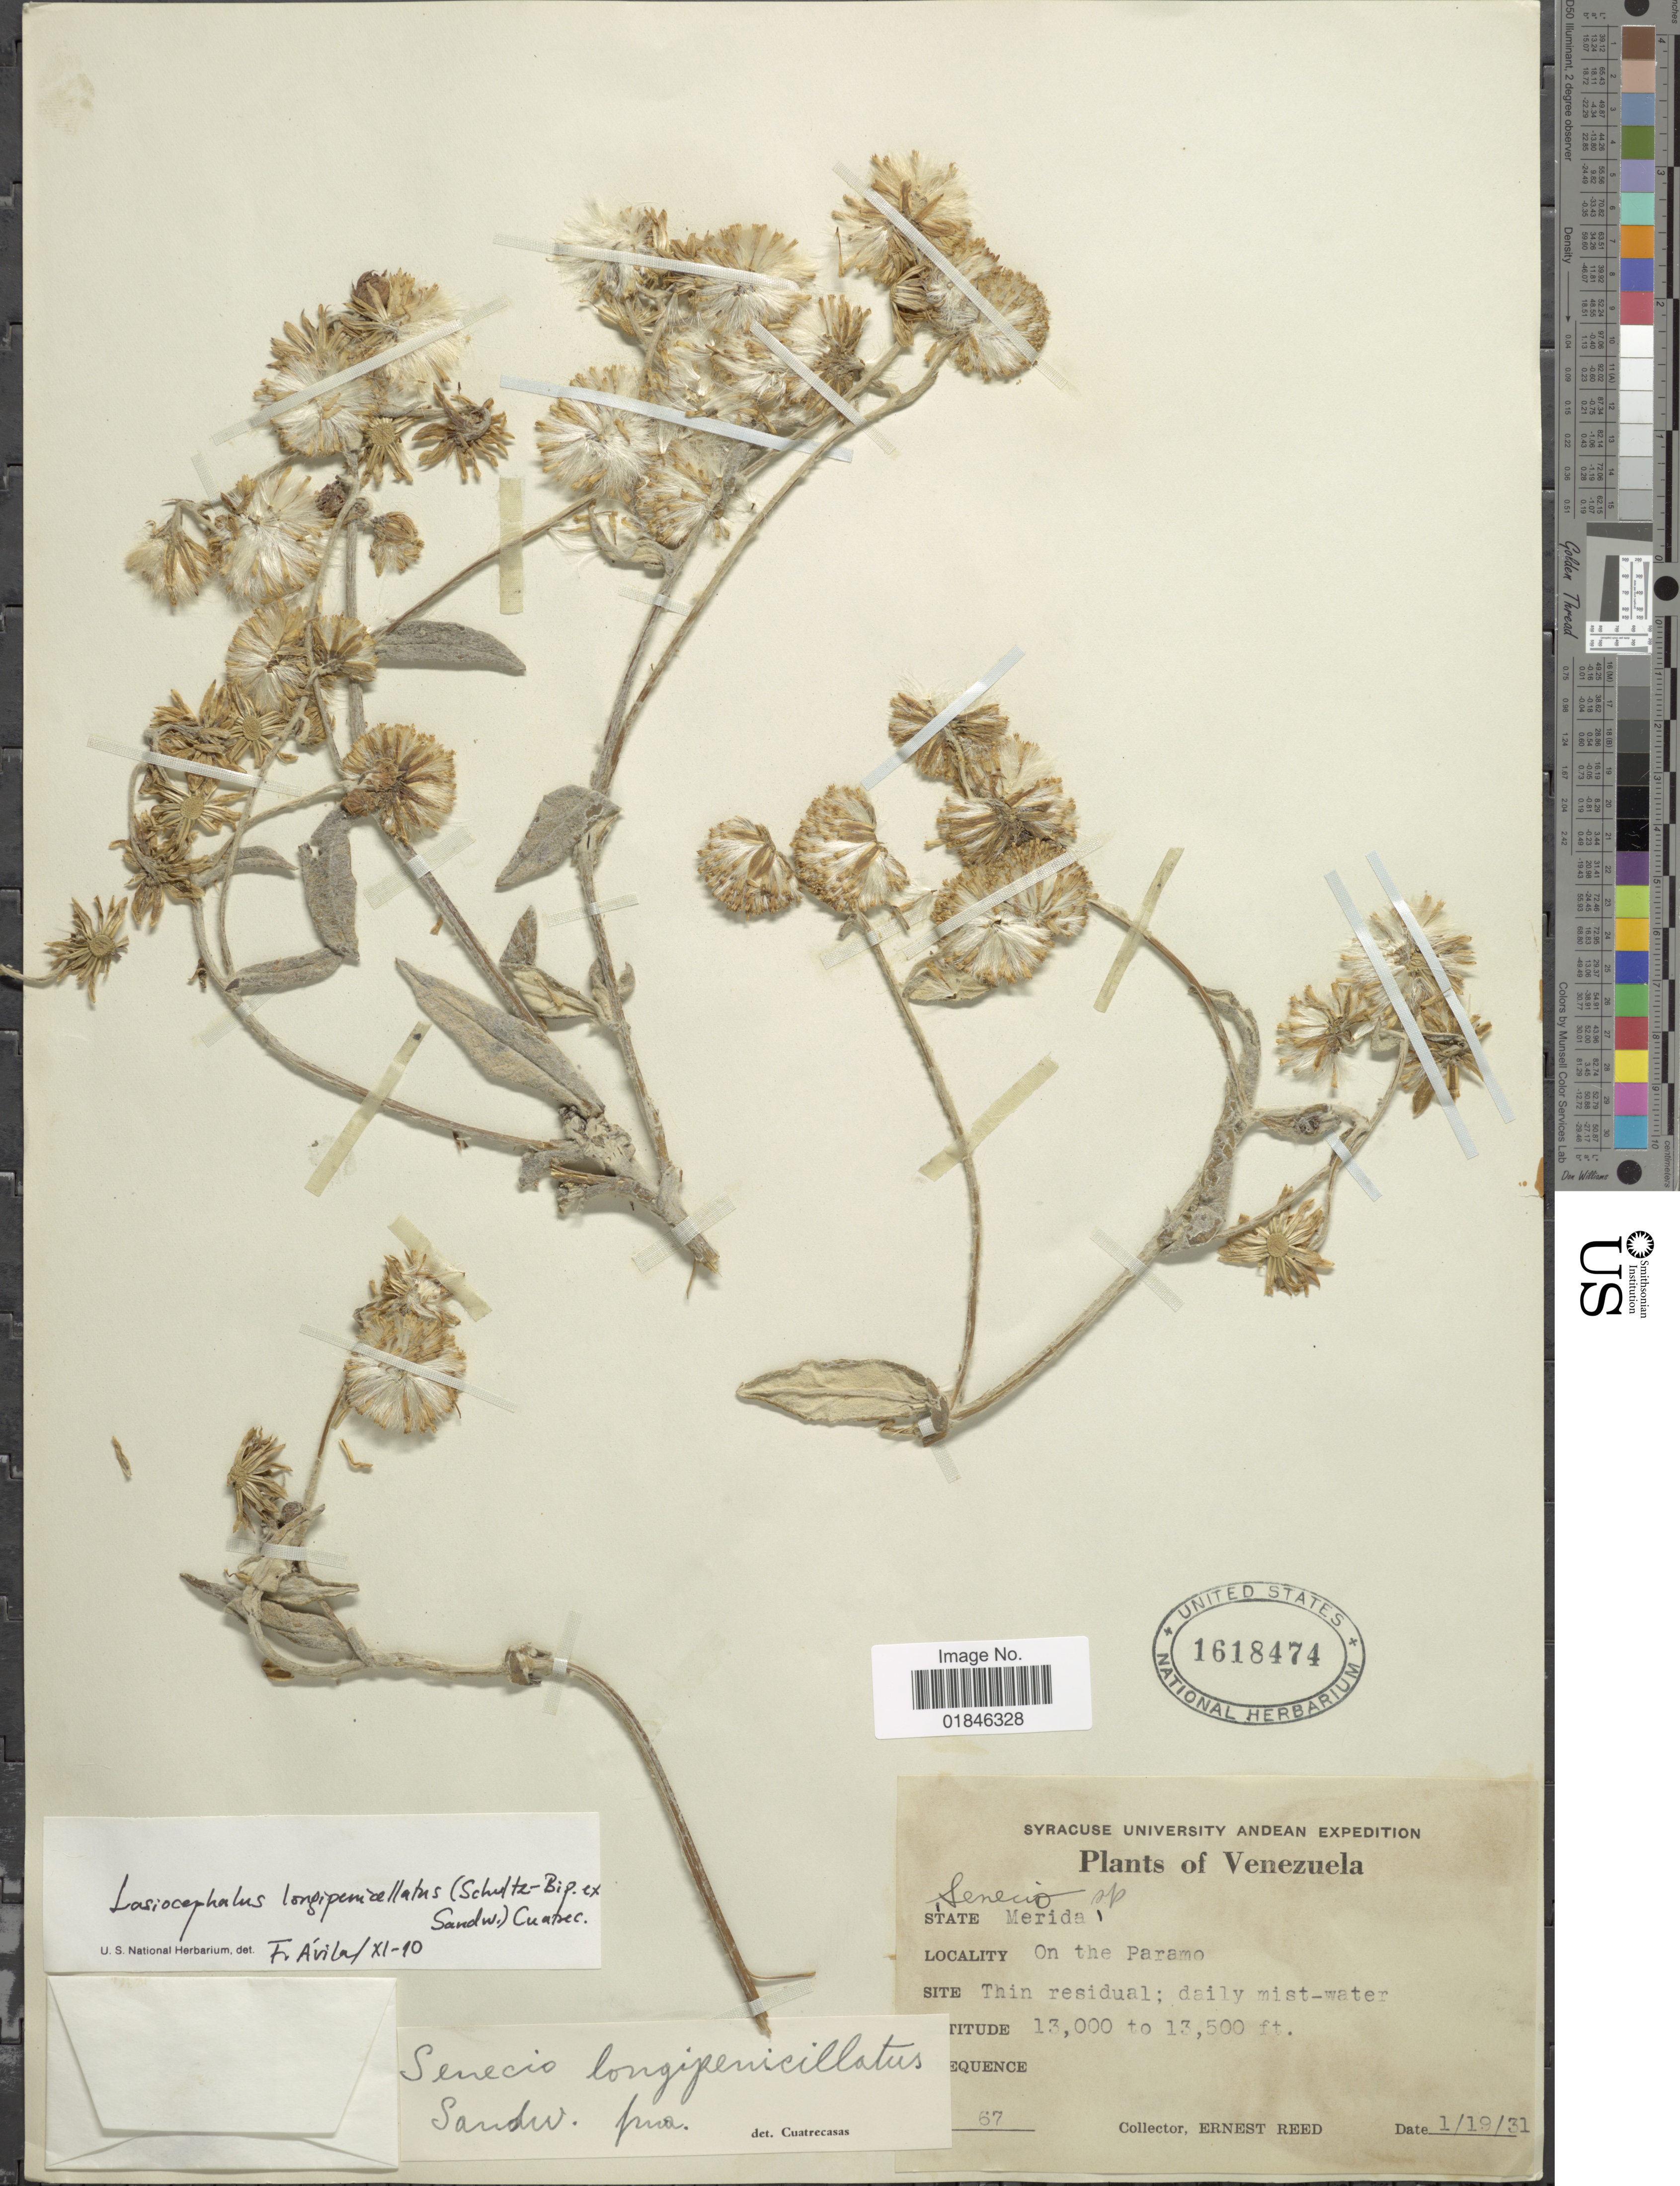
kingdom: Plantae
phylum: Tracheophyta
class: Magnoliopsida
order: Asterales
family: Asteraceae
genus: Senecio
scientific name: Senecio otophorus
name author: Wedd.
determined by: Salomon, Luciana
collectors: E. Reed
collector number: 67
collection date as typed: Transcribed d/m/y: 19/1/31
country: Venezuela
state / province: Mérida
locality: State Merida. Venezuela. On the Paramo.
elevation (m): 3962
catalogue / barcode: US 1618474